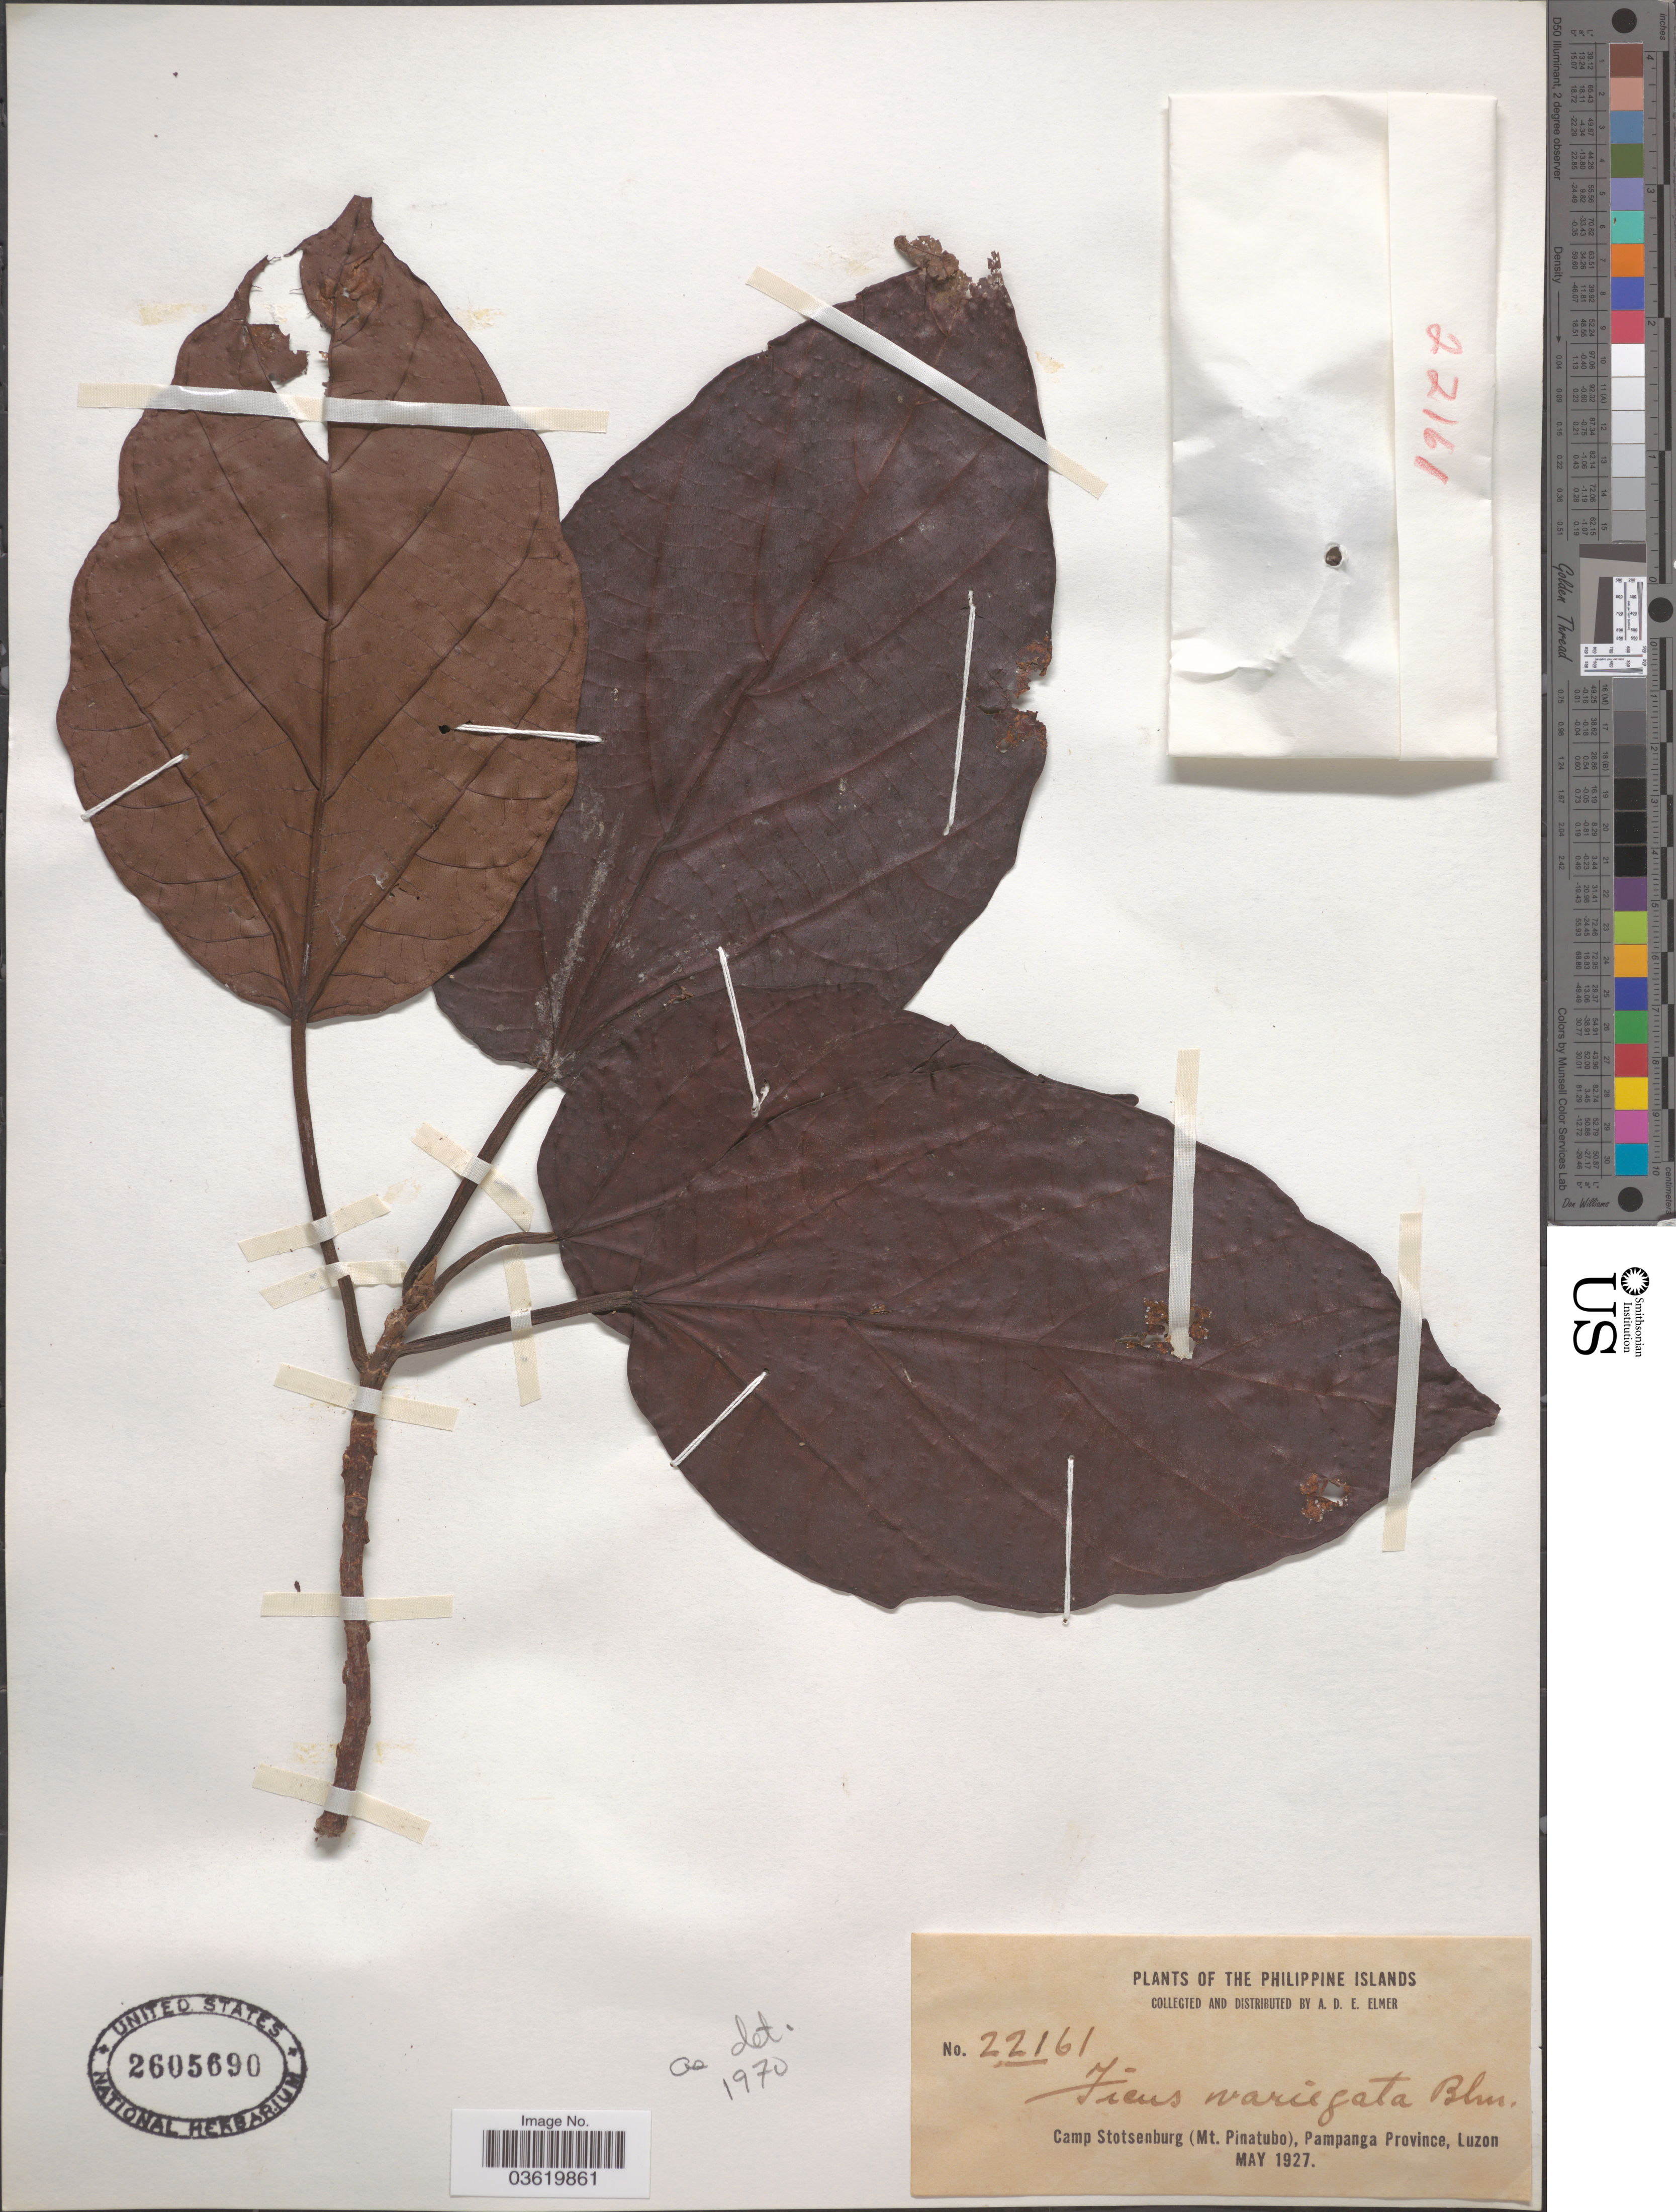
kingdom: Plantae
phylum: Tracheophyta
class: Magnoliopsida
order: Rosales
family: Moraceae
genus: Ficus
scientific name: Ficus variegata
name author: Blume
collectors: A. D. E. Elmer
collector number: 22161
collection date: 1927-05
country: Philippines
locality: Philippine Islands. Camp Stotsenburg (Mt. Pinatubo), Pampanga Province, Luzon.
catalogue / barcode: US 2605690